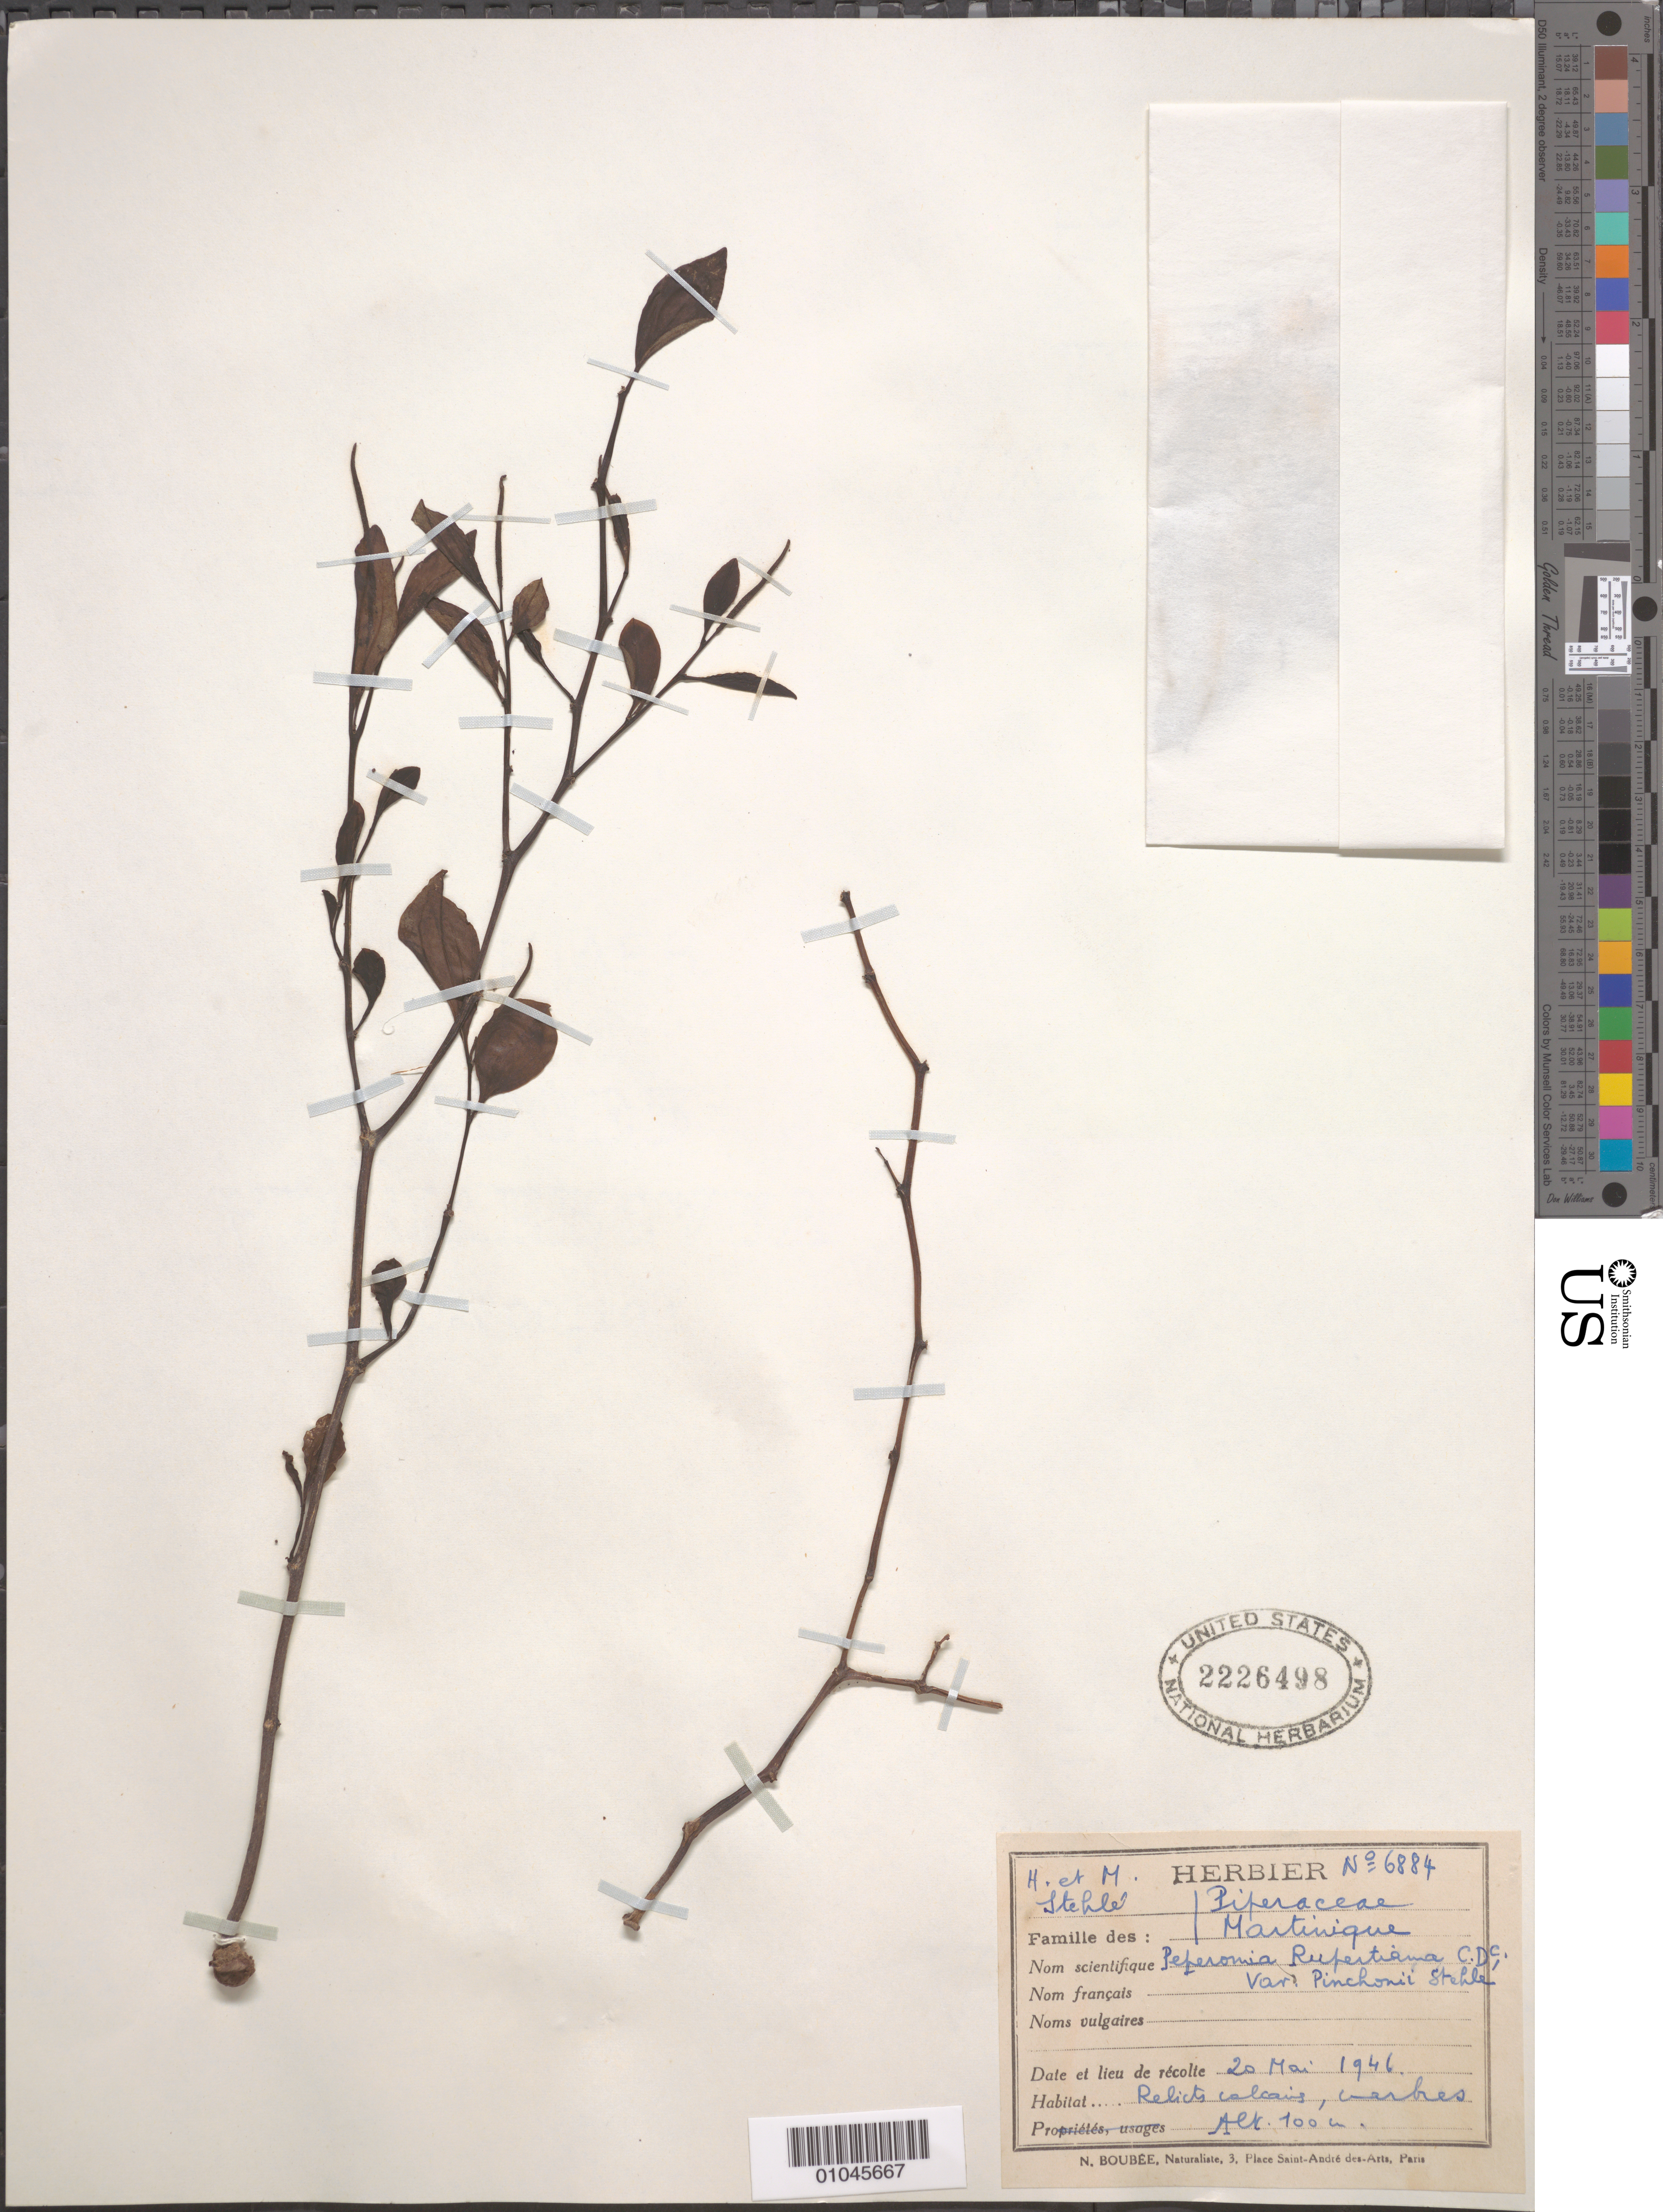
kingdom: Plantae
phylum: Tracheophyta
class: Magnoliopsida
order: Piperales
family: Piperaceae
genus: Peperomia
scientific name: Peperomia rupertiana var. pinchonii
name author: Stehlé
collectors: H. Stehlé & M. Stehlé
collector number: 6884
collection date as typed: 20 May 1946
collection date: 1946-05-20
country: Martinique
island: Martinique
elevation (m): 100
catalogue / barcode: US 2226498